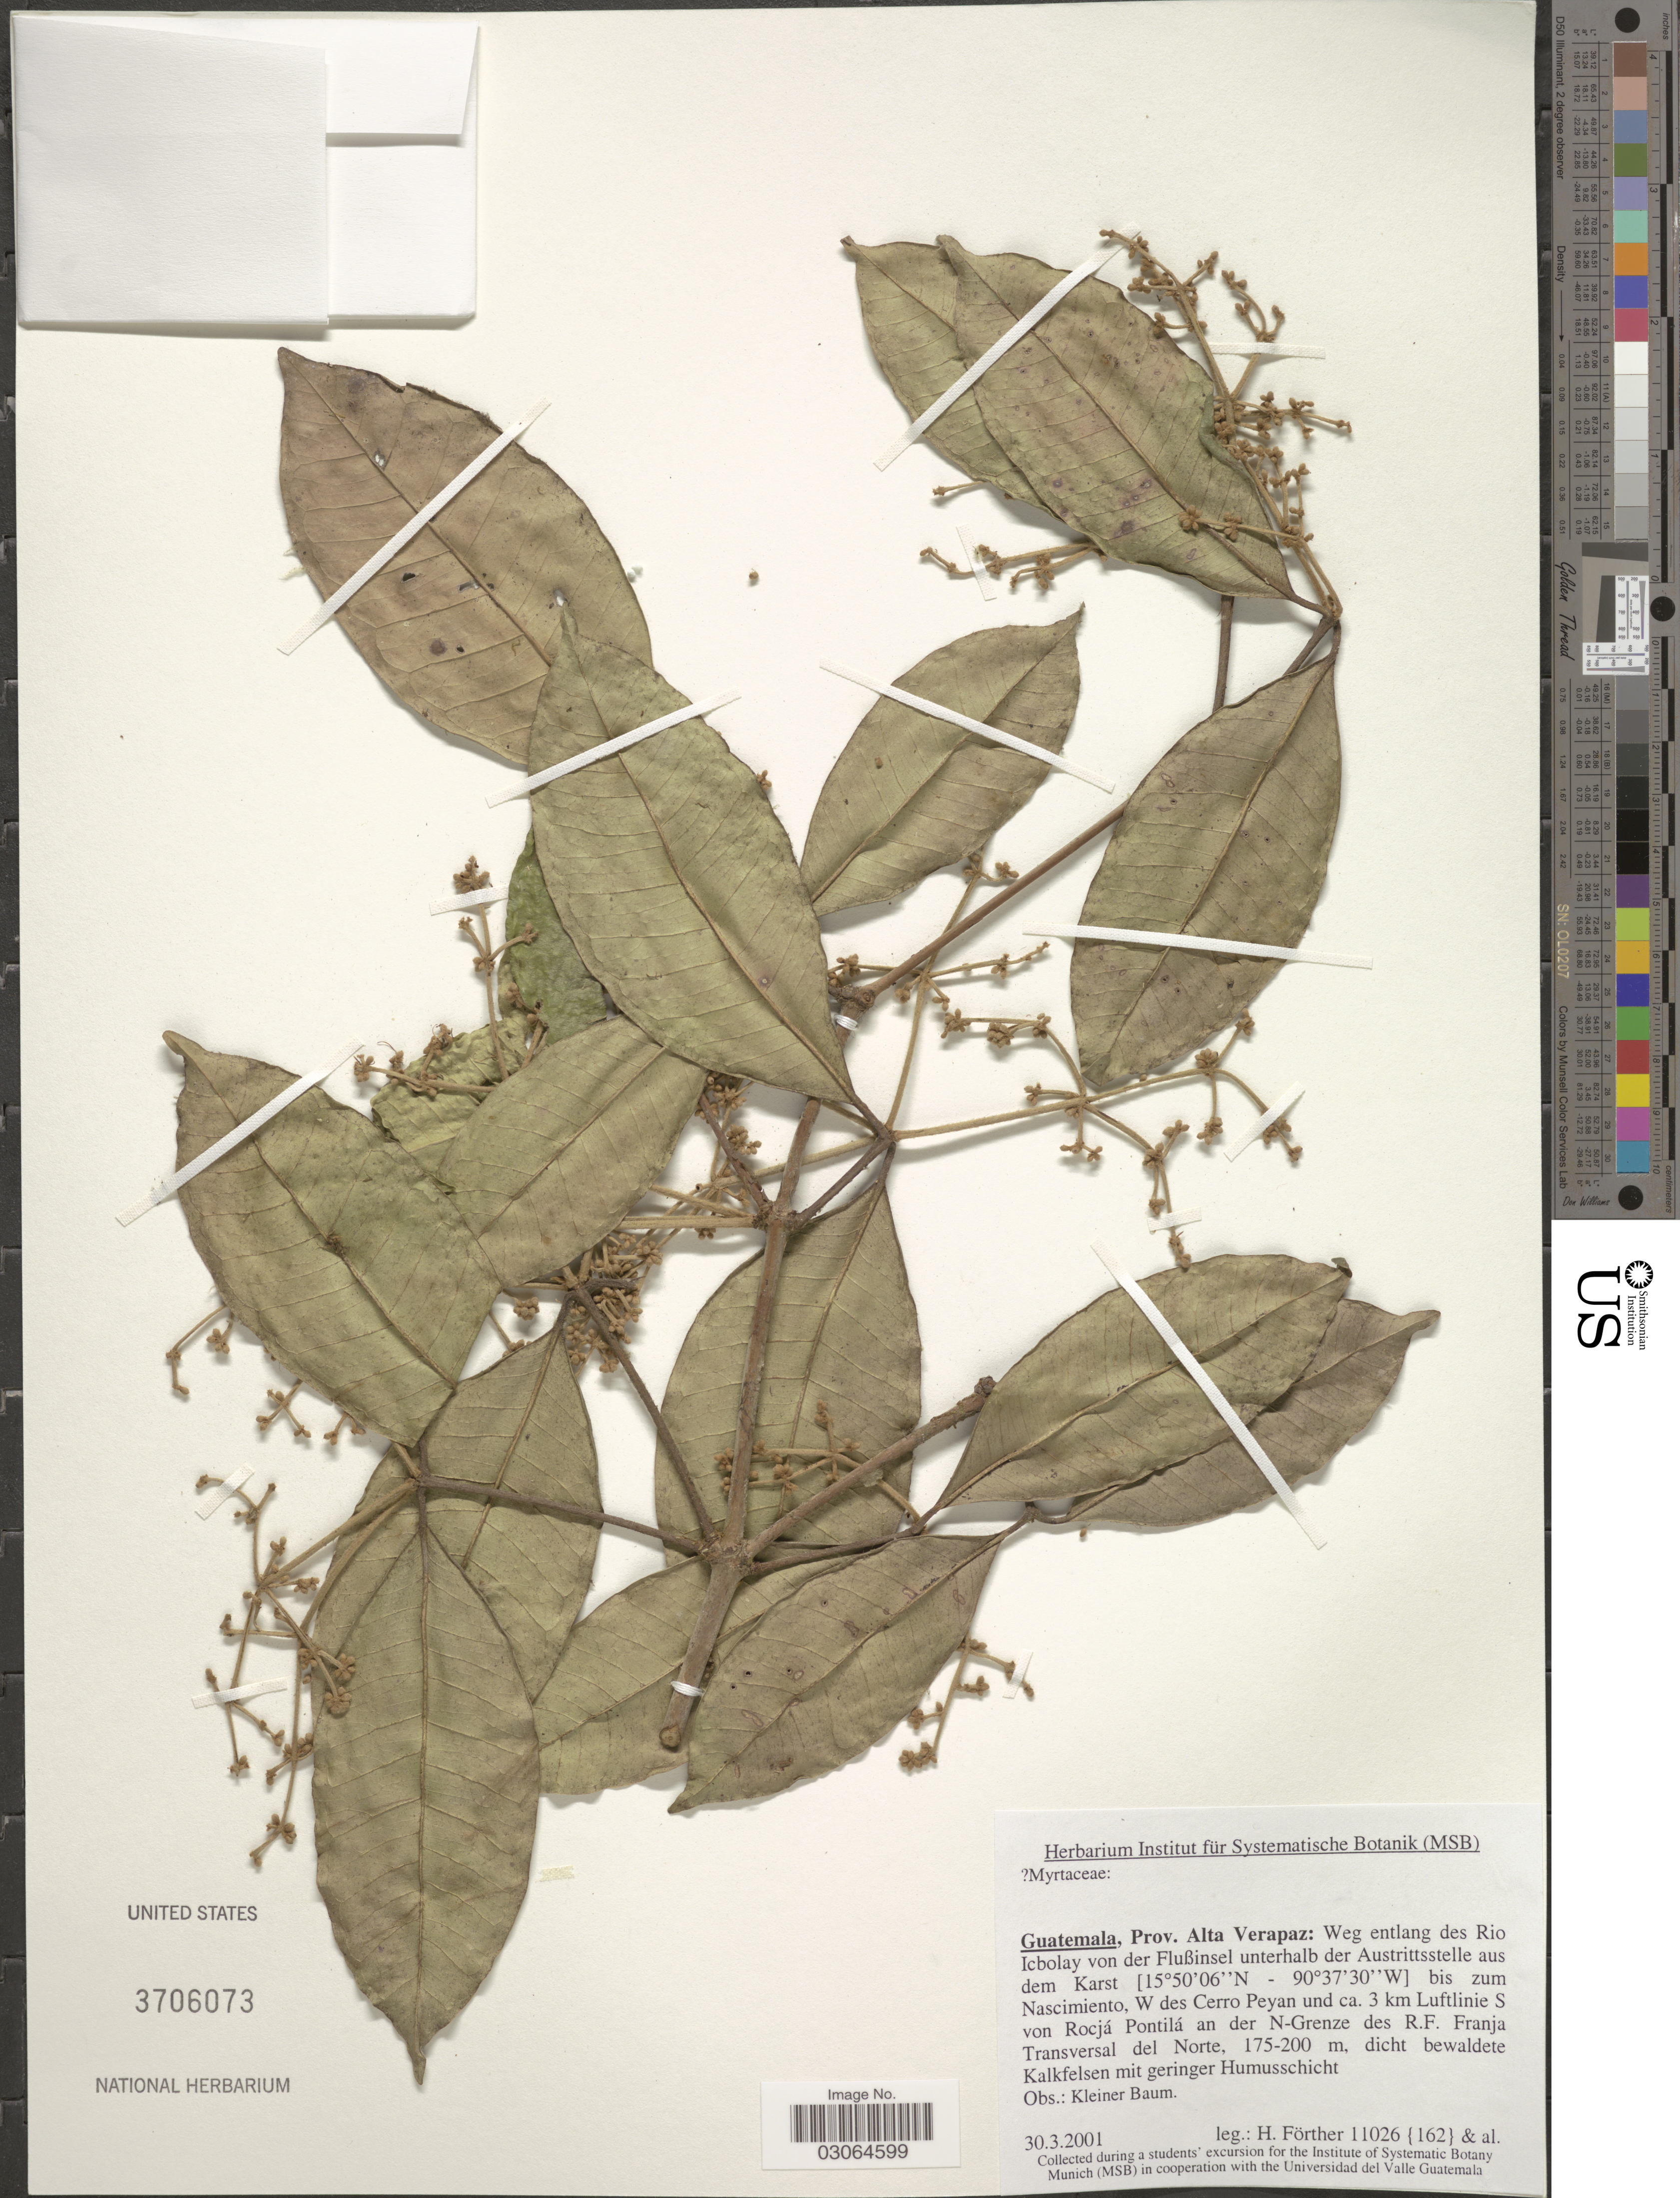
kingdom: Plantae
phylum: Tracheophyta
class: Magnoliopsida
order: Myrtales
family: Myrtaceae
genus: Myrcia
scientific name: Myrcia pendens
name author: A.R. Lourenço & Sánchez-Cháv.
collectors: H. Förther & et al.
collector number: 11026{162}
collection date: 2001-03-30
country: Guatemala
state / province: Alta Verapaz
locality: Weg entlang des Rio Icbolay von der Flubinsel unterhalb der Austrittsstelle aus dem Karst bis zum Nascimiento, W des Cerro Peyan und ca. 3 km Luftlinie S von Rocjá Pontilá an der N-Grenze des R.F. Franja Transversal del Norte.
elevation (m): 175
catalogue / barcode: US 3706073